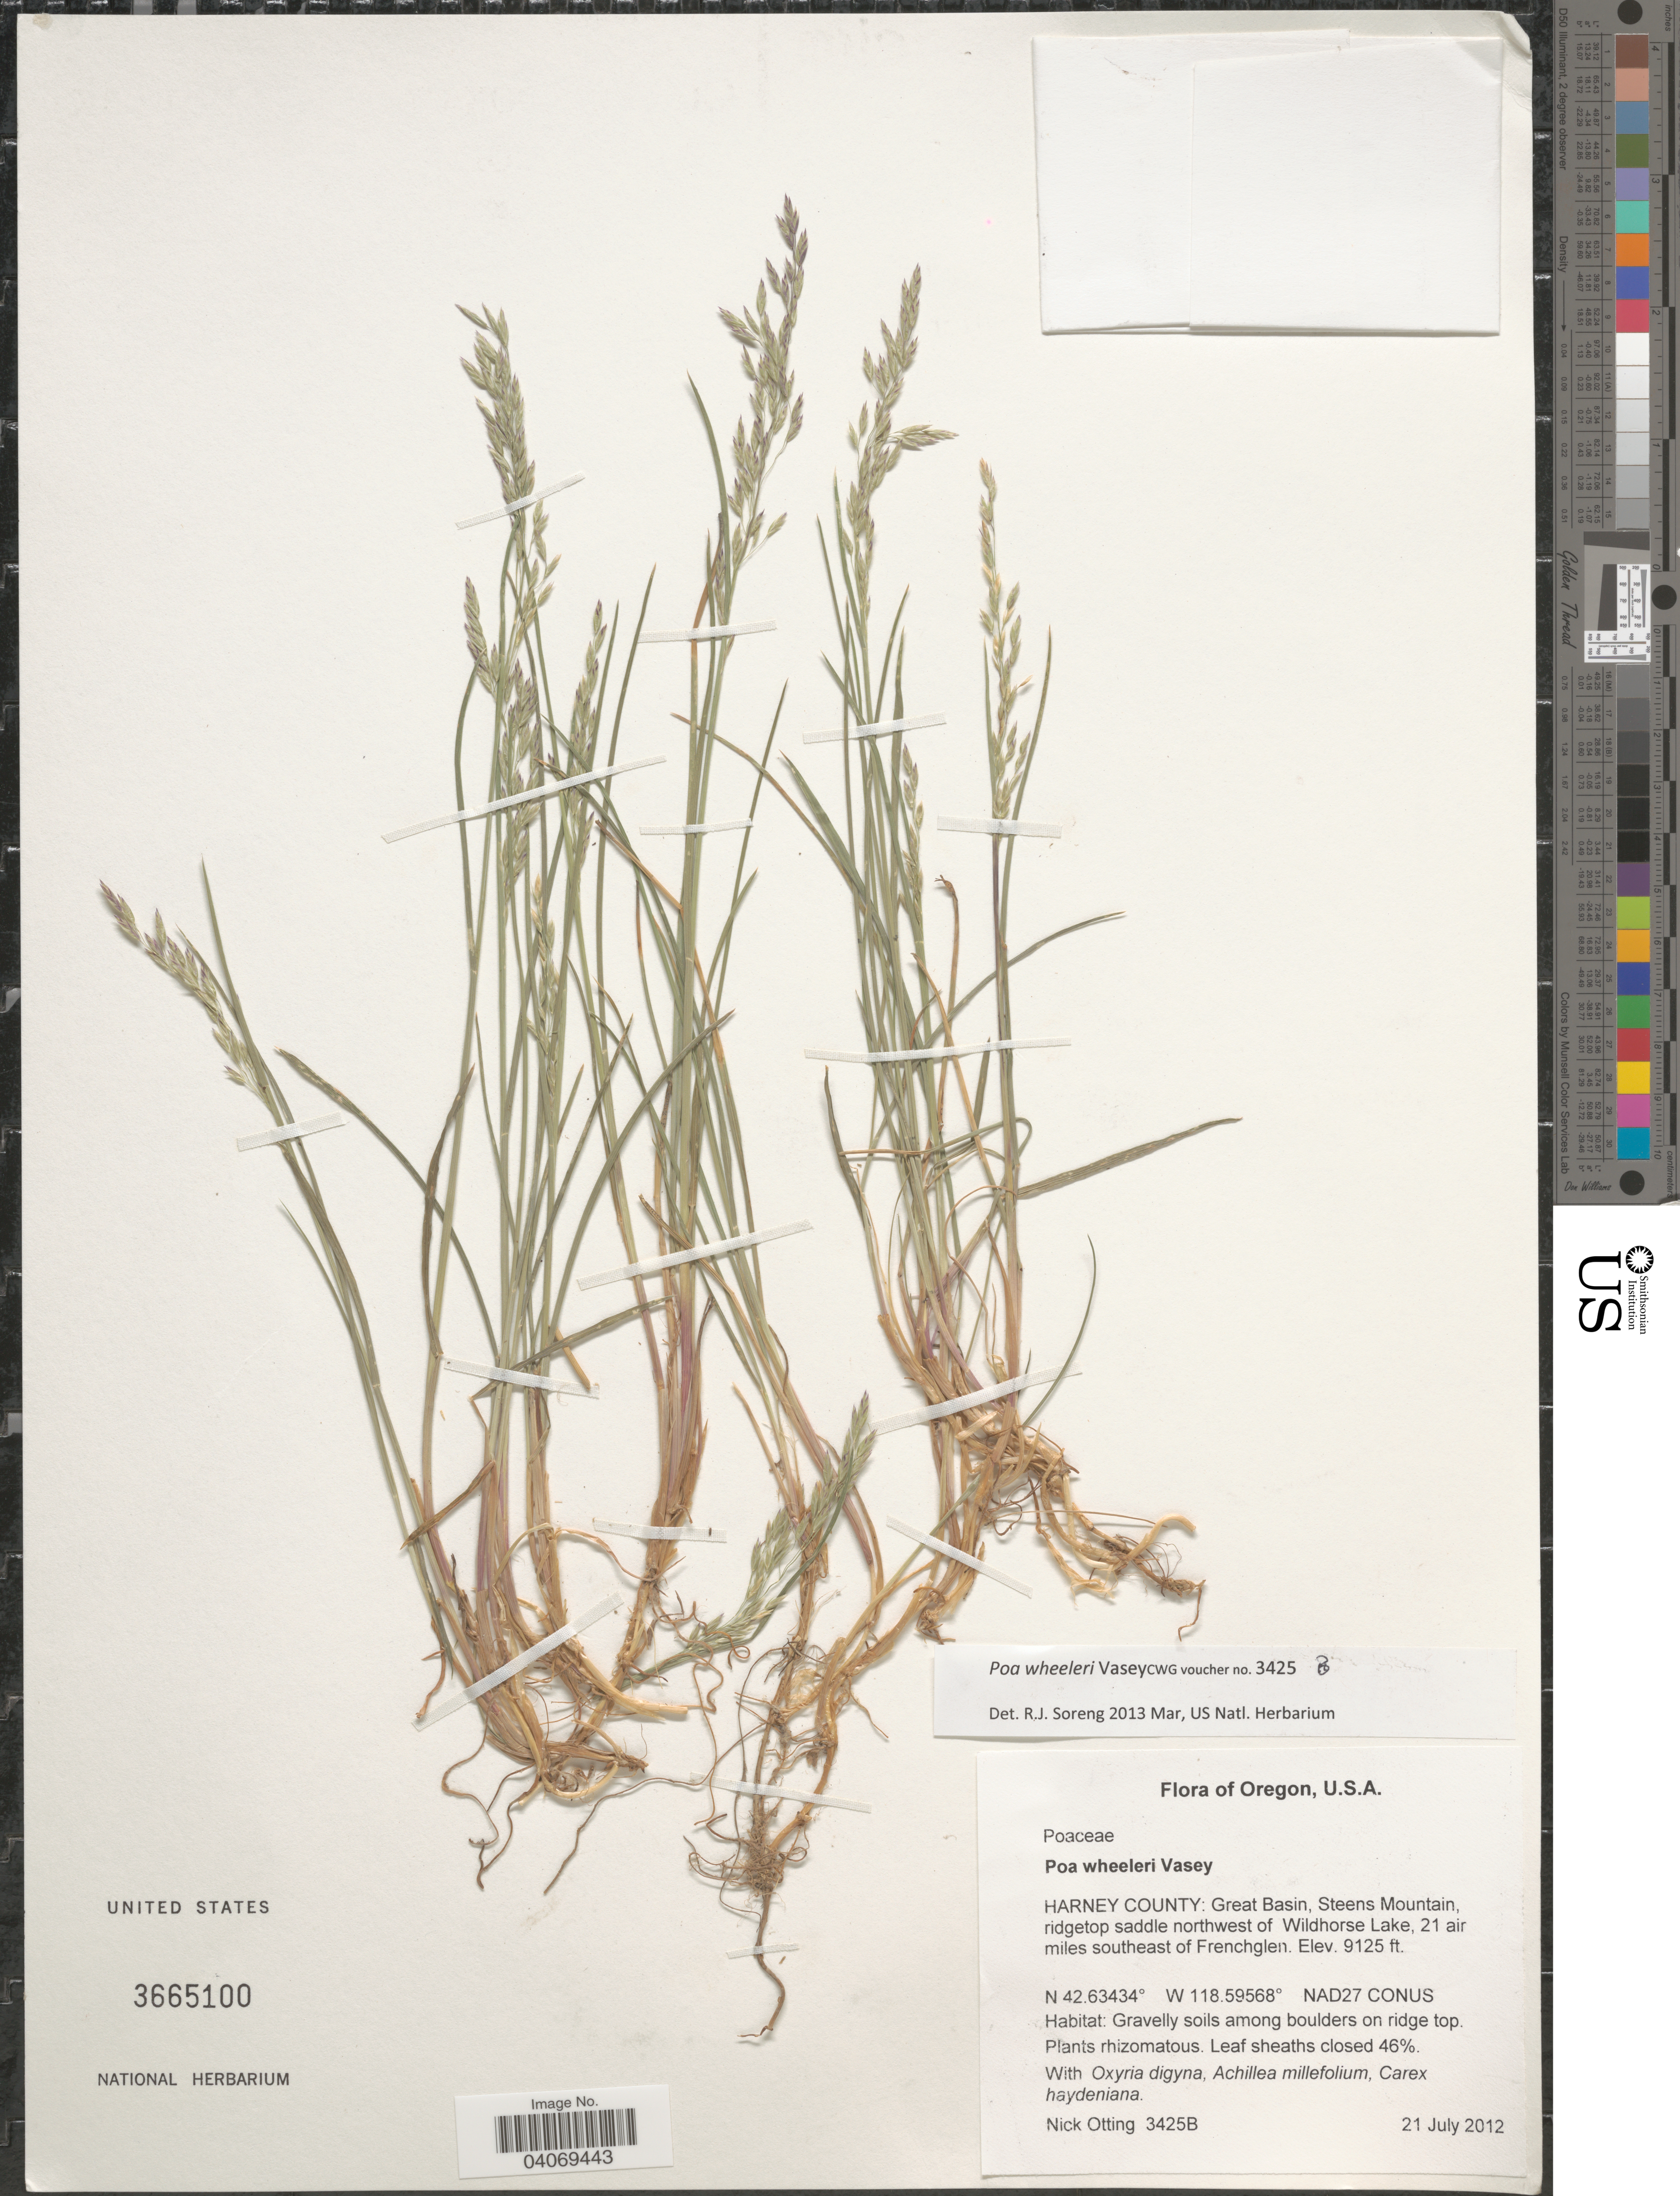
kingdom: Plantae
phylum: Tracheophyta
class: Liliopsida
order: Poales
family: Poaceae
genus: Poa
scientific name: Poa wheeleri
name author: Vasey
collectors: N. Otting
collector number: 3425B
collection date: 2012-07-21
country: United States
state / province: Oregon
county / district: Harney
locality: Harney County: Great Basin, Steens Mountain, ridgetop saddle northwest of Wildhorse Lake, 21 air miles southeast of Frenchglen. NAD27 CONUS. Gravelly soils among boulders on ridge top.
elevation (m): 2781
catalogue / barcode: US 3665100